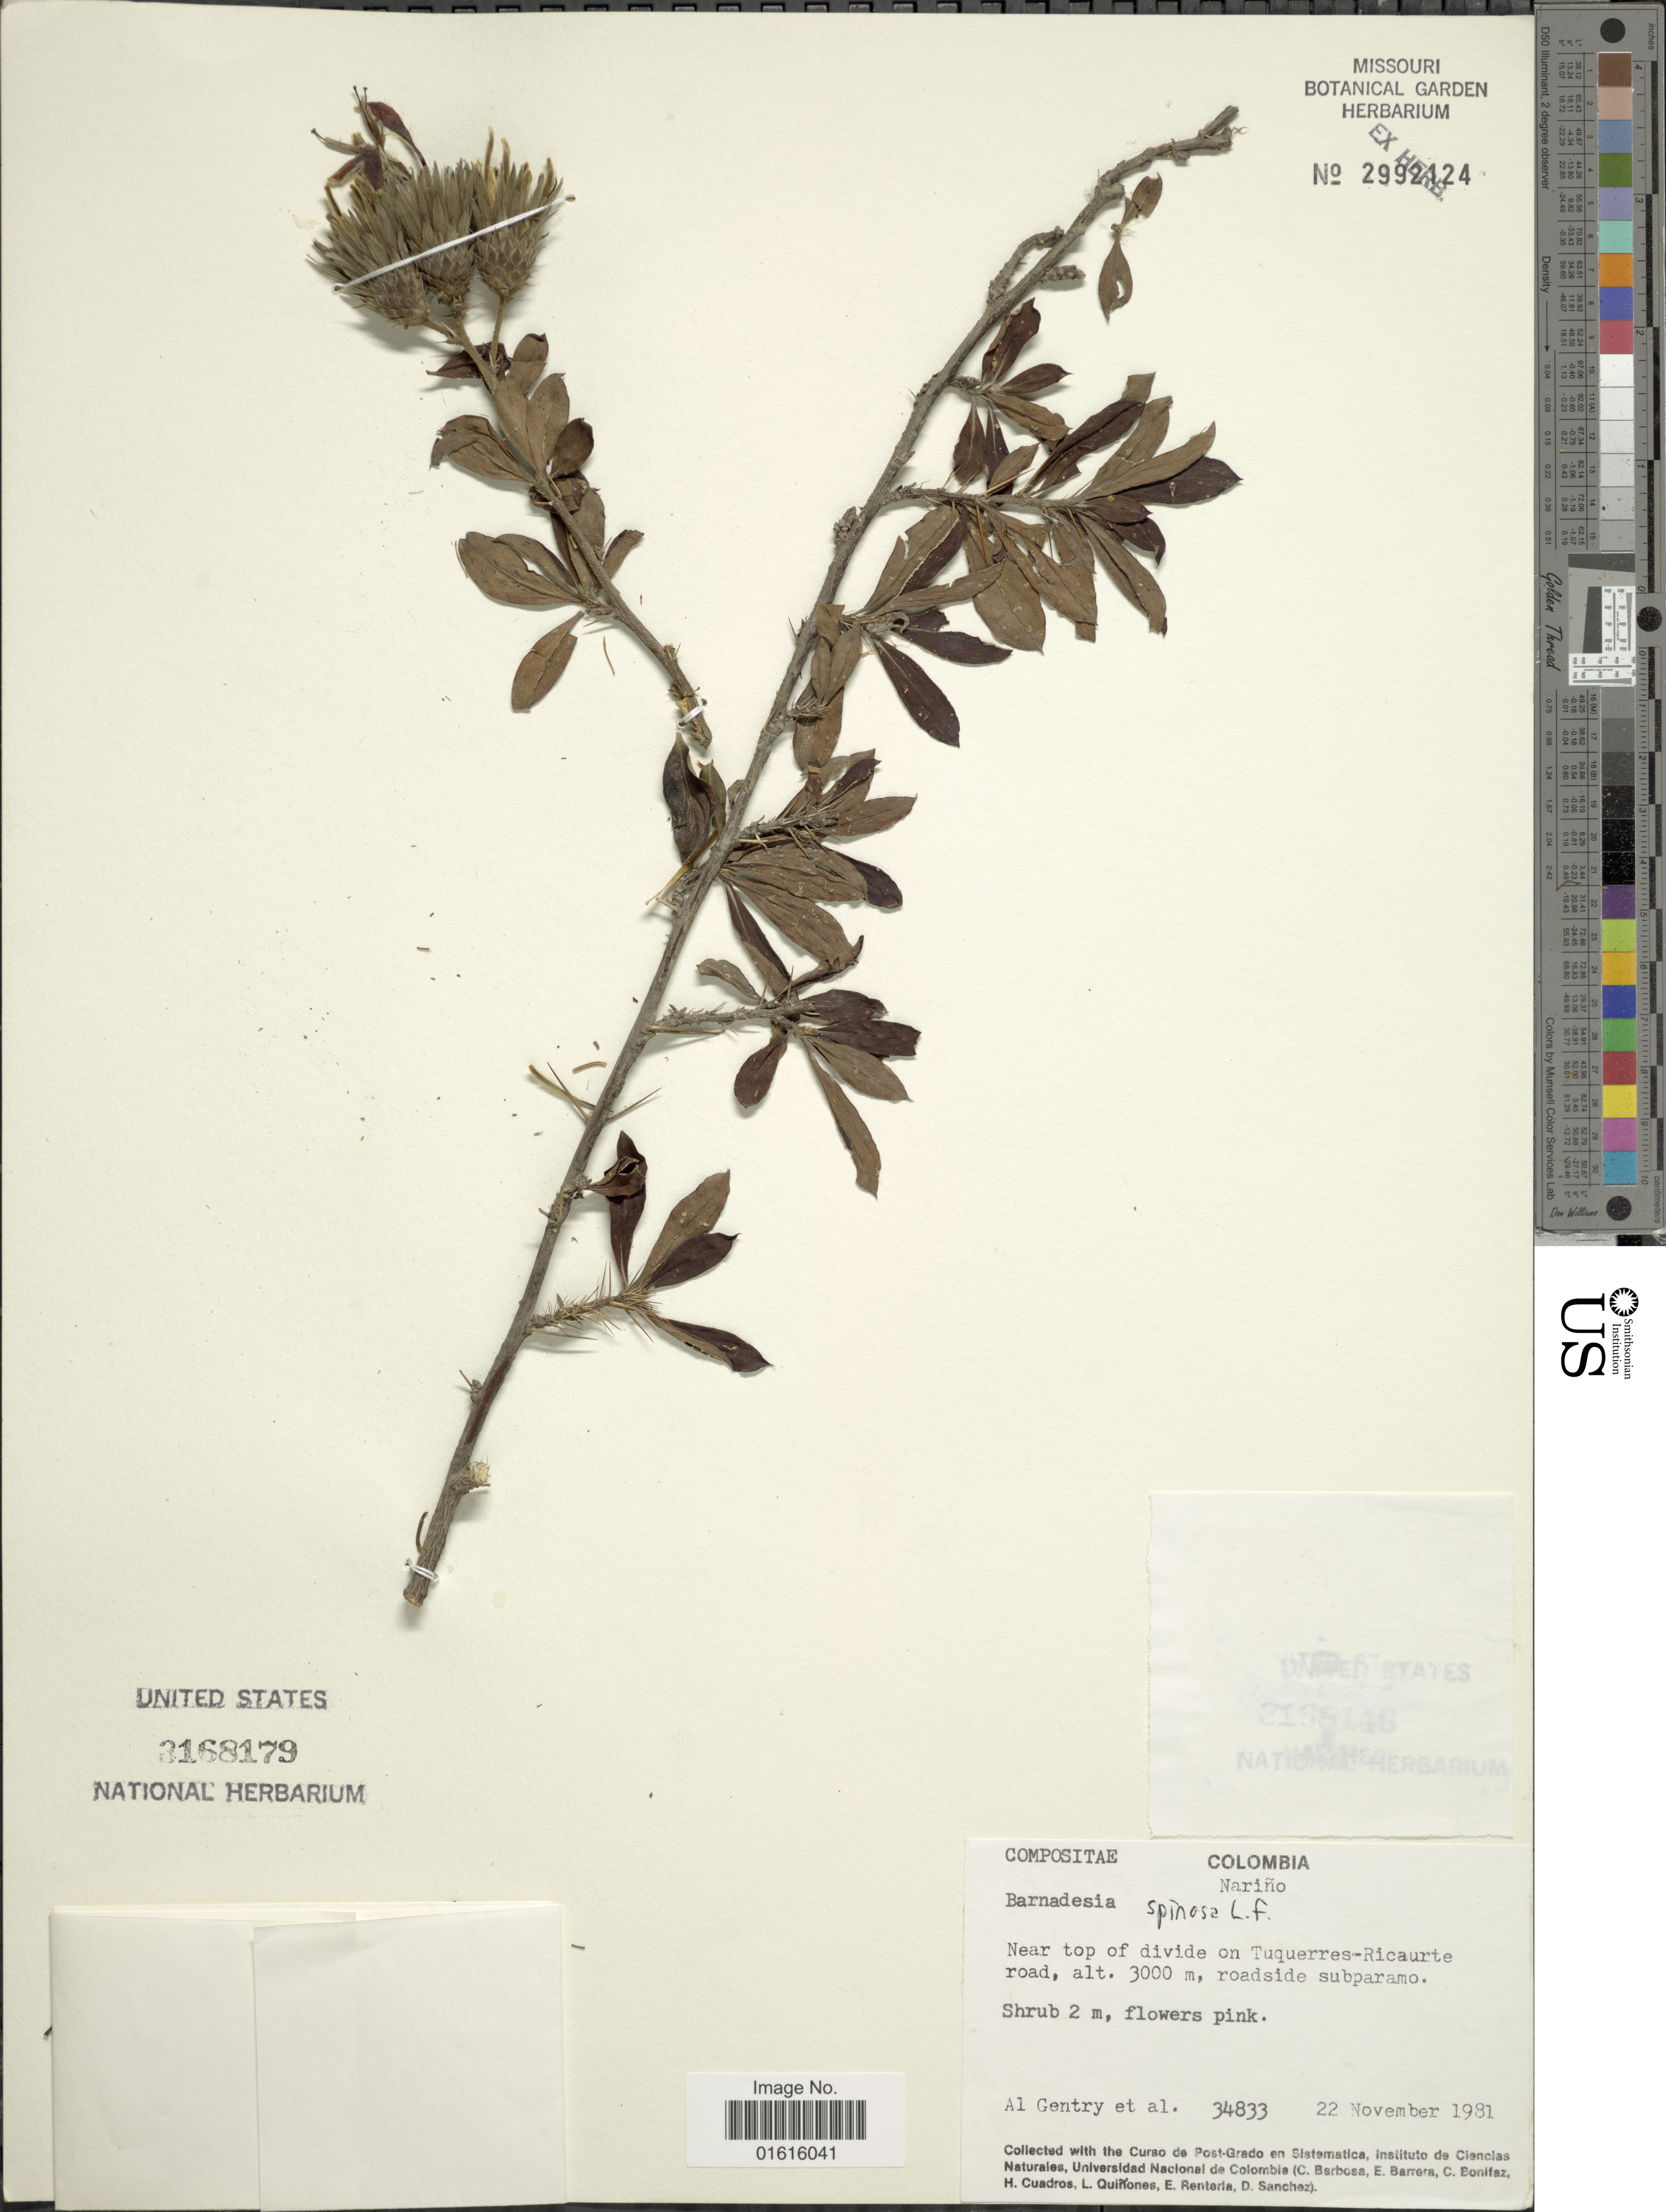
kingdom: Plantae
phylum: Tracheophyta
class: Magnoliopsida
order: Asterales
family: Asteraceae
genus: Barnadesia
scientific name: Barnadesia spinosa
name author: L. f.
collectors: A. H. Gentry & et al.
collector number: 34833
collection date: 1981-11-22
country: Colombia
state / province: Nariño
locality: Near top of divide on Tuquerres-Ricaurte road, roadside subparamo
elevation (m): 3000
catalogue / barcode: US 3168179